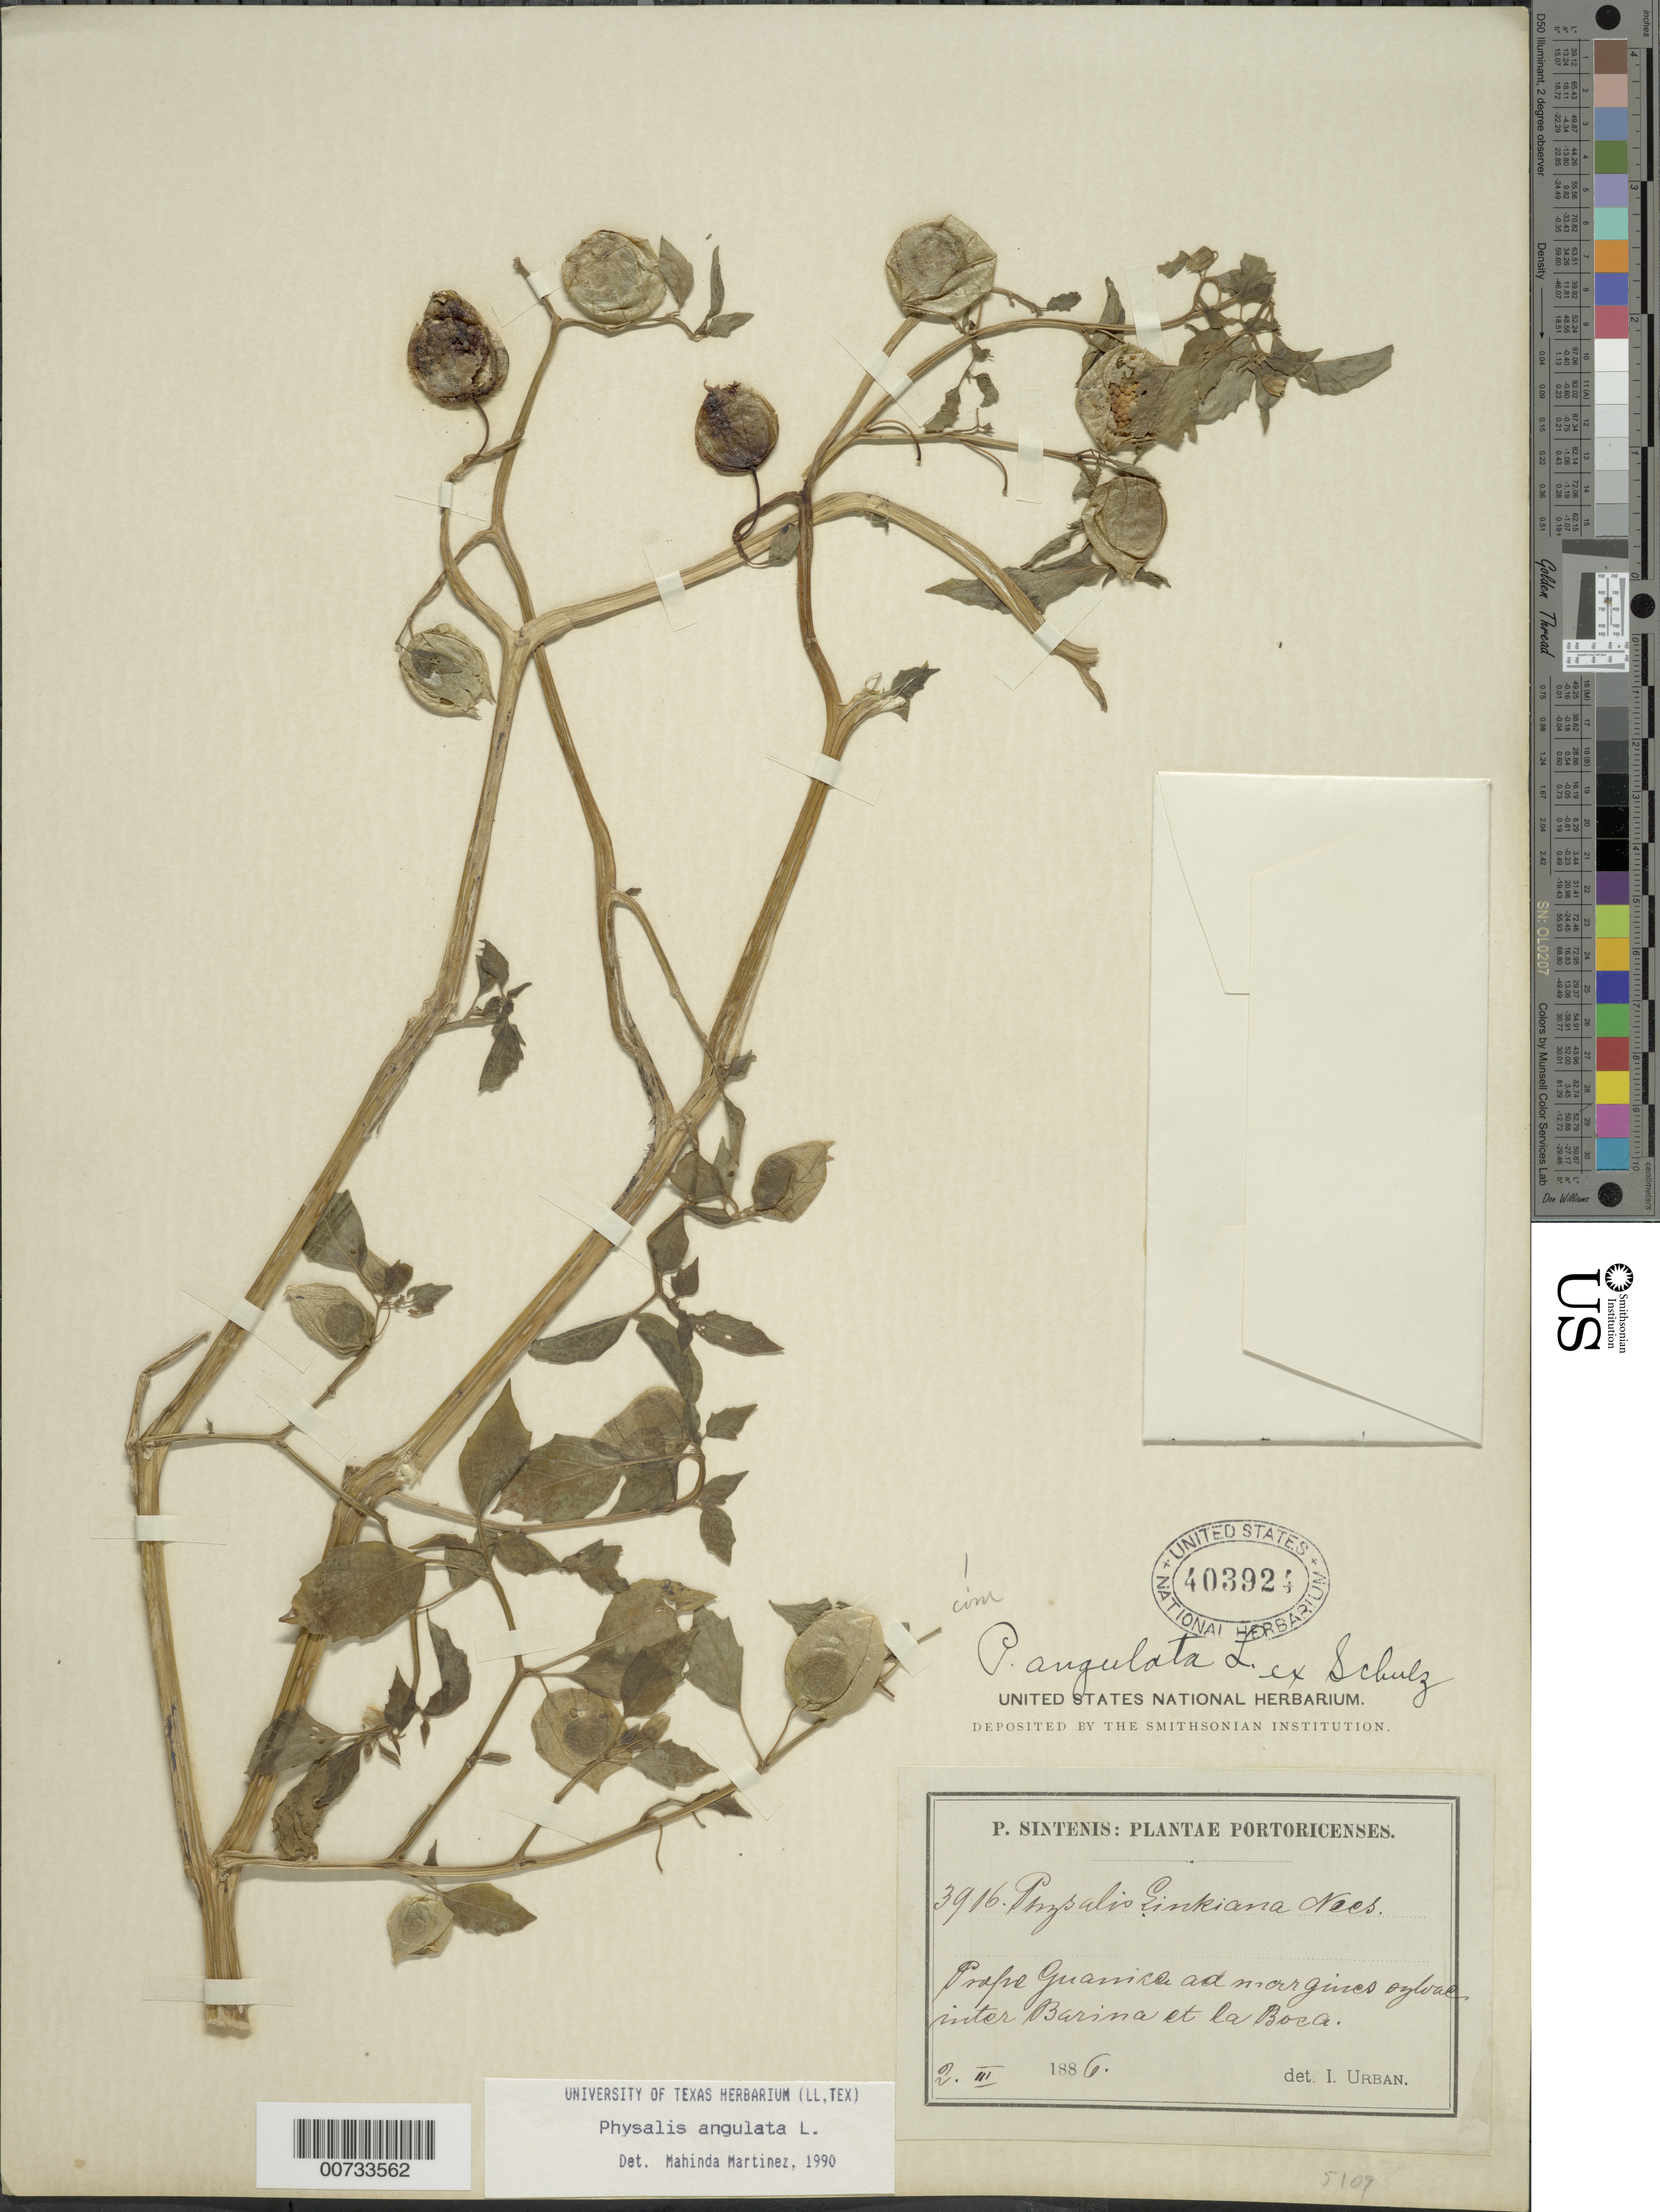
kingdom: Plantae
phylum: Tracheophyta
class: Magnoliopsida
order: Solanales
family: Solanaceae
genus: Physalis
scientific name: Physalis angulata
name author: L.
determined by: Martinez, M.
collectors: P. Sintenis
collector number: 3916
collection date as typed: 02 Mar 1886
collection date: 1886-03-02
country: Puerto Rico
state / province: Guánica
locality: Prope Guanica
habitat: Ad margines sylva inter Barina et la Boca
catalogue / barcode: US 403924